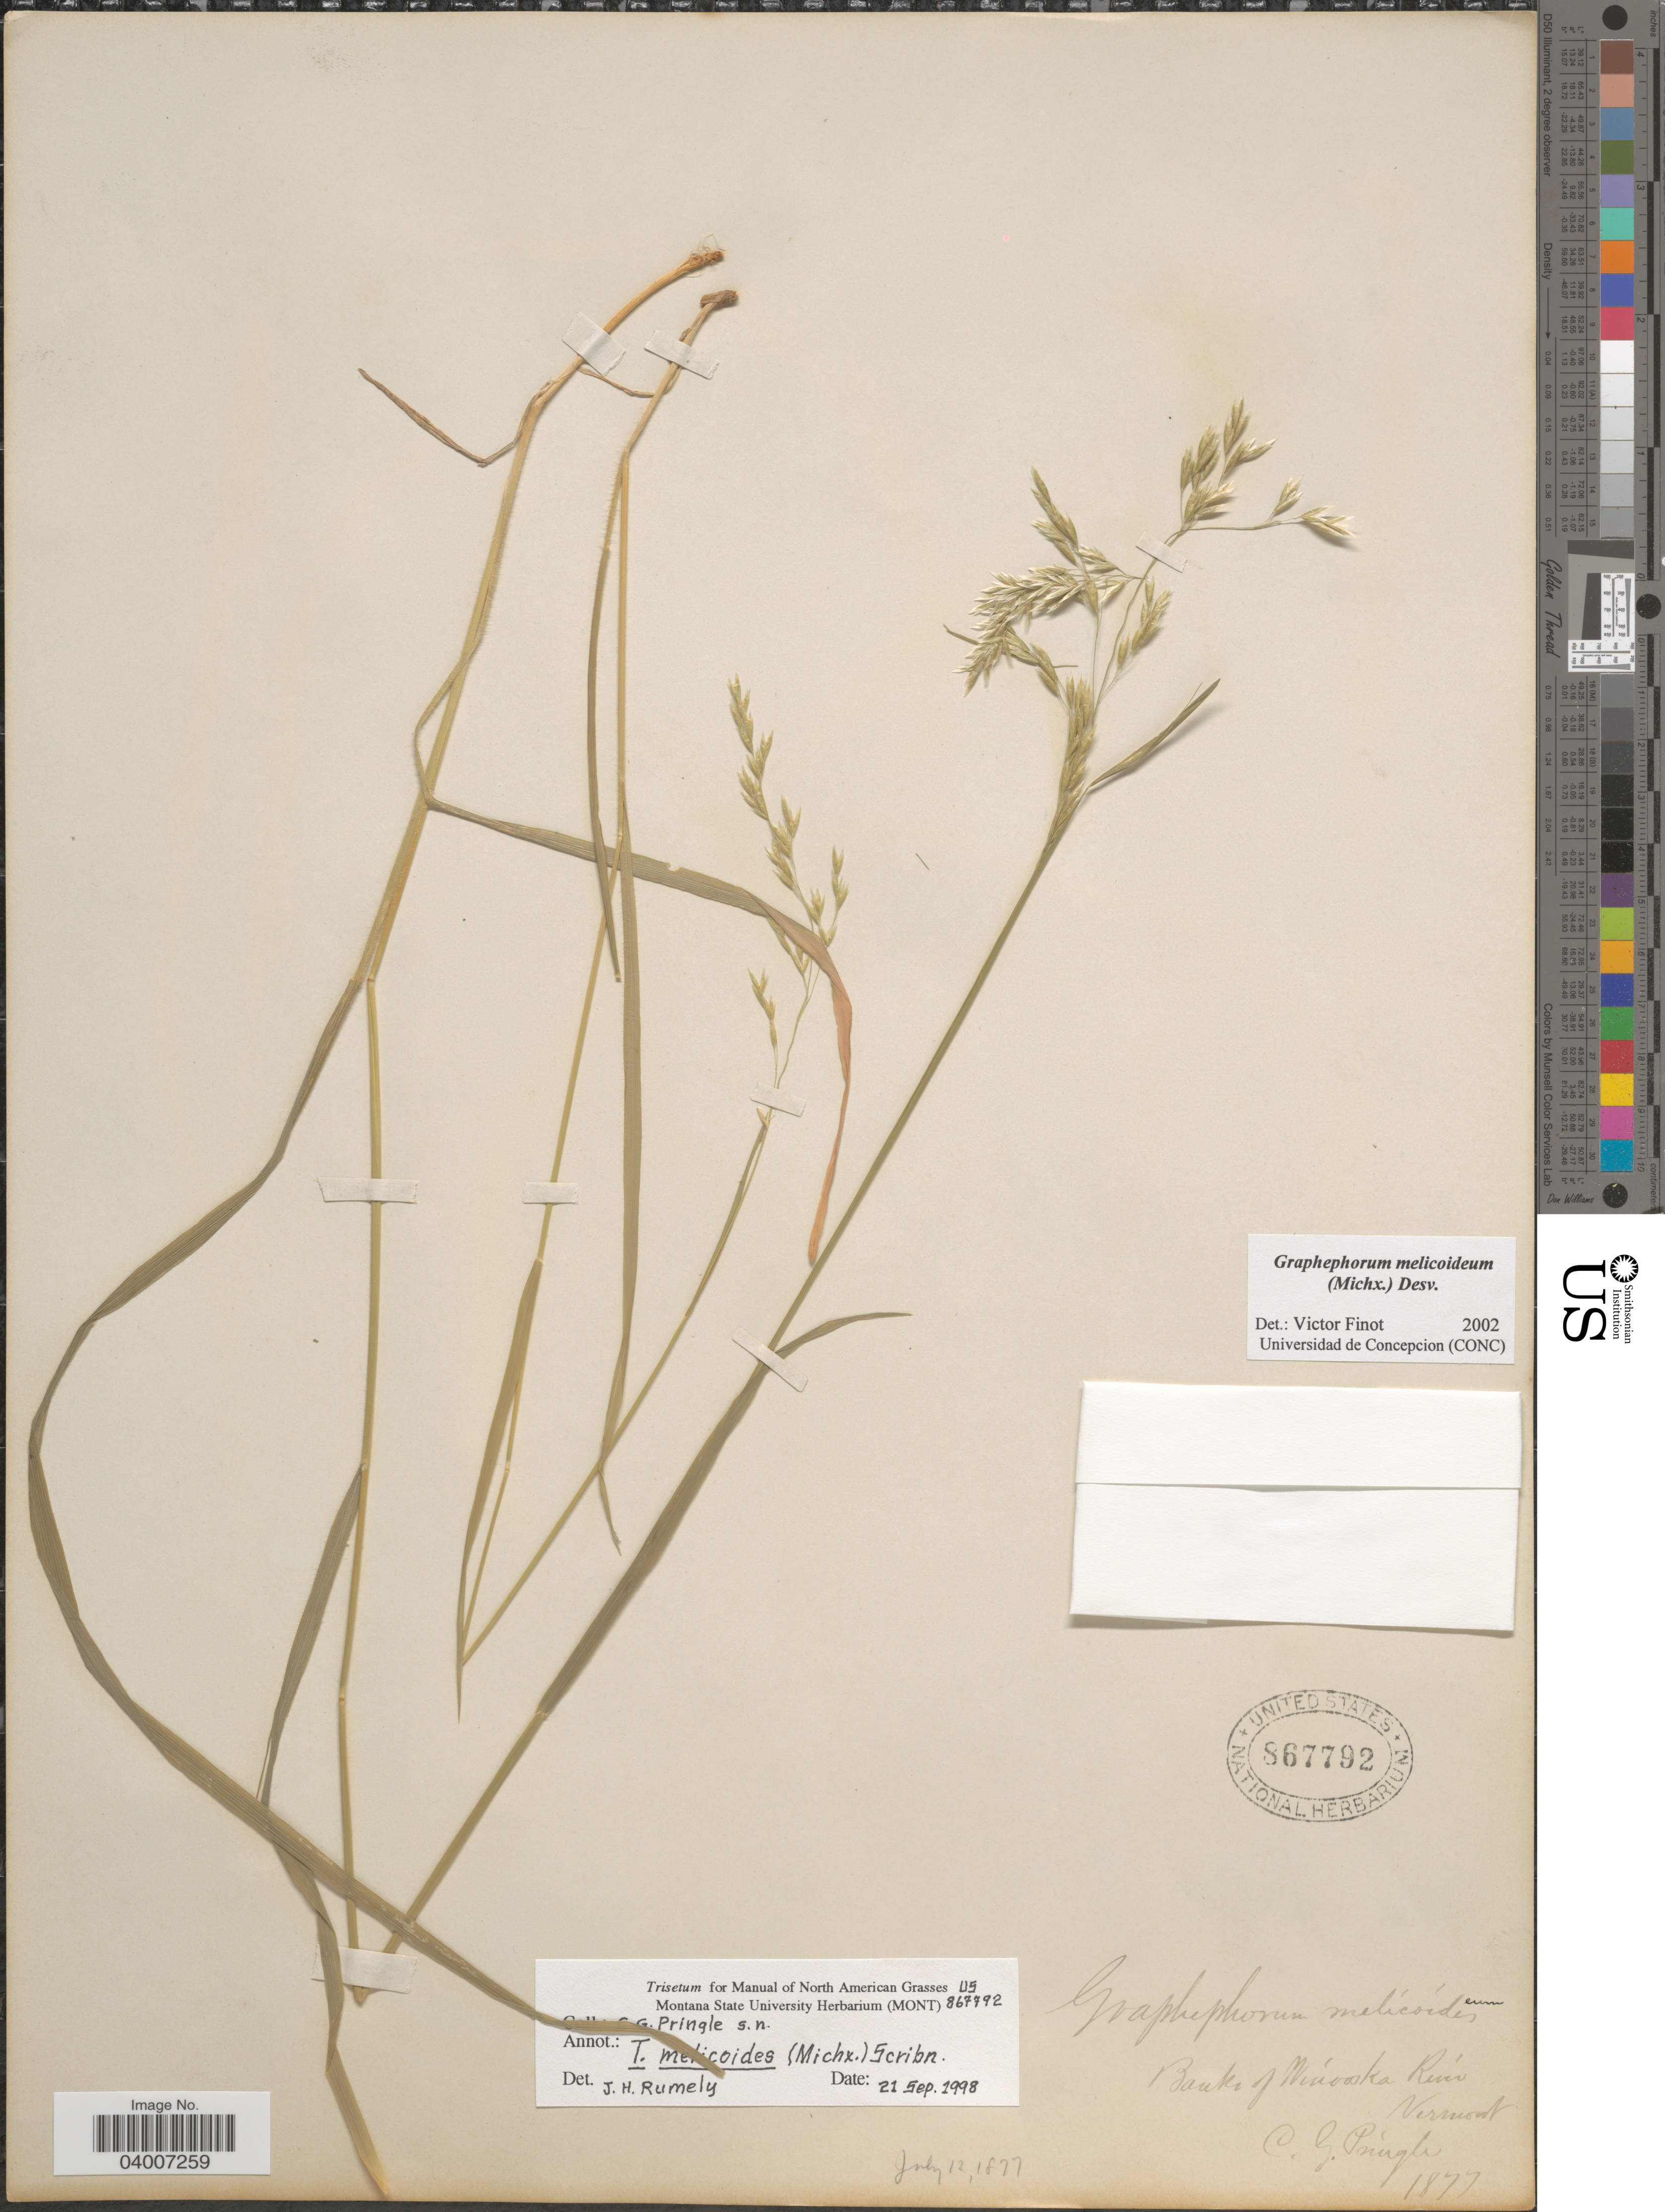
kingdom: Plantae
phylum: Tracheophyta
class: Liliopsida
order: Poales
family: Poaceae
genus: Graphephorum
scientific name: Graphephorum melicoides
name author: (F. Michx.) Desv.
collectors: C. G. Pringle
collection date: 1877-07-12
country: United States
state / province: Vermont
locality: Banks of Winooska River.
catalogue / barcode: US 867792